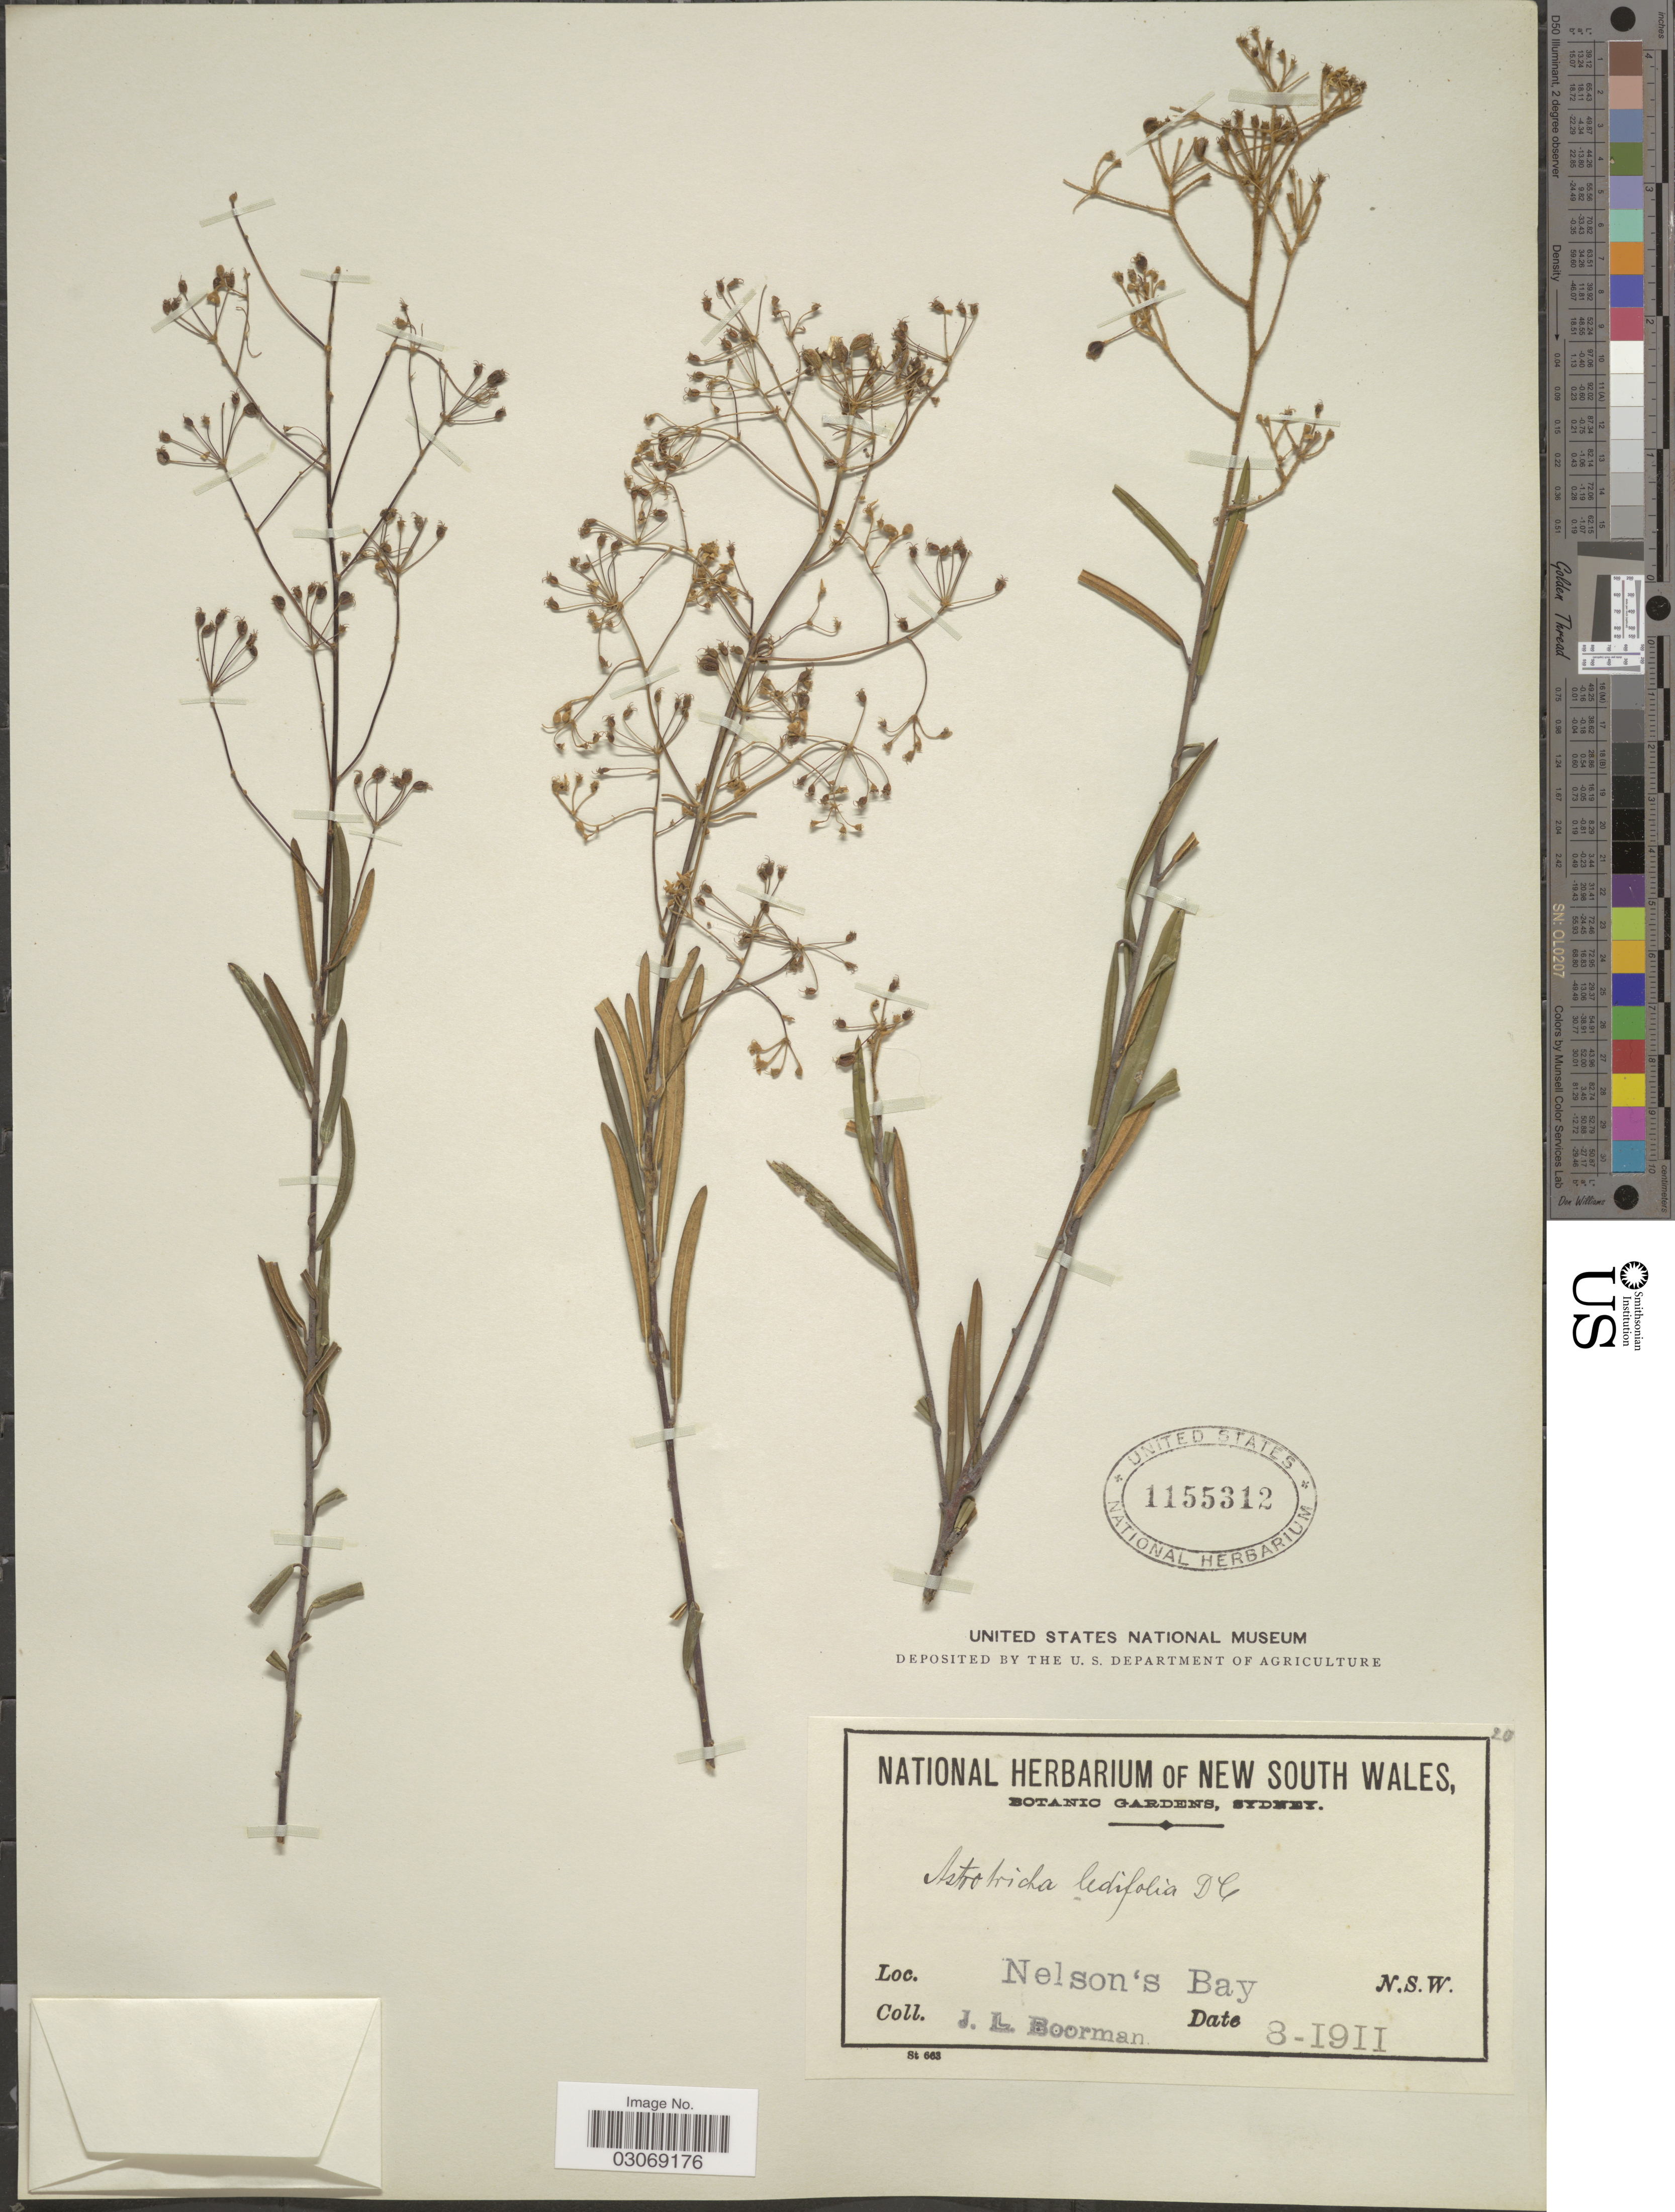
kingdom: Plantae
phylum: Tracheophyta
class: Magnoliopsida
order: Apiales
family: Araliaceae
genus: Astrotricha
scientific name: Astrotricha ledifolia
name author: DC.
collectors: J. Boorman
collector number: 20?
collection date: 1911-08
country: Australia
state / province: New South Wales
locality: Nelson's Bay.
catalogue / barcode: US 1155312